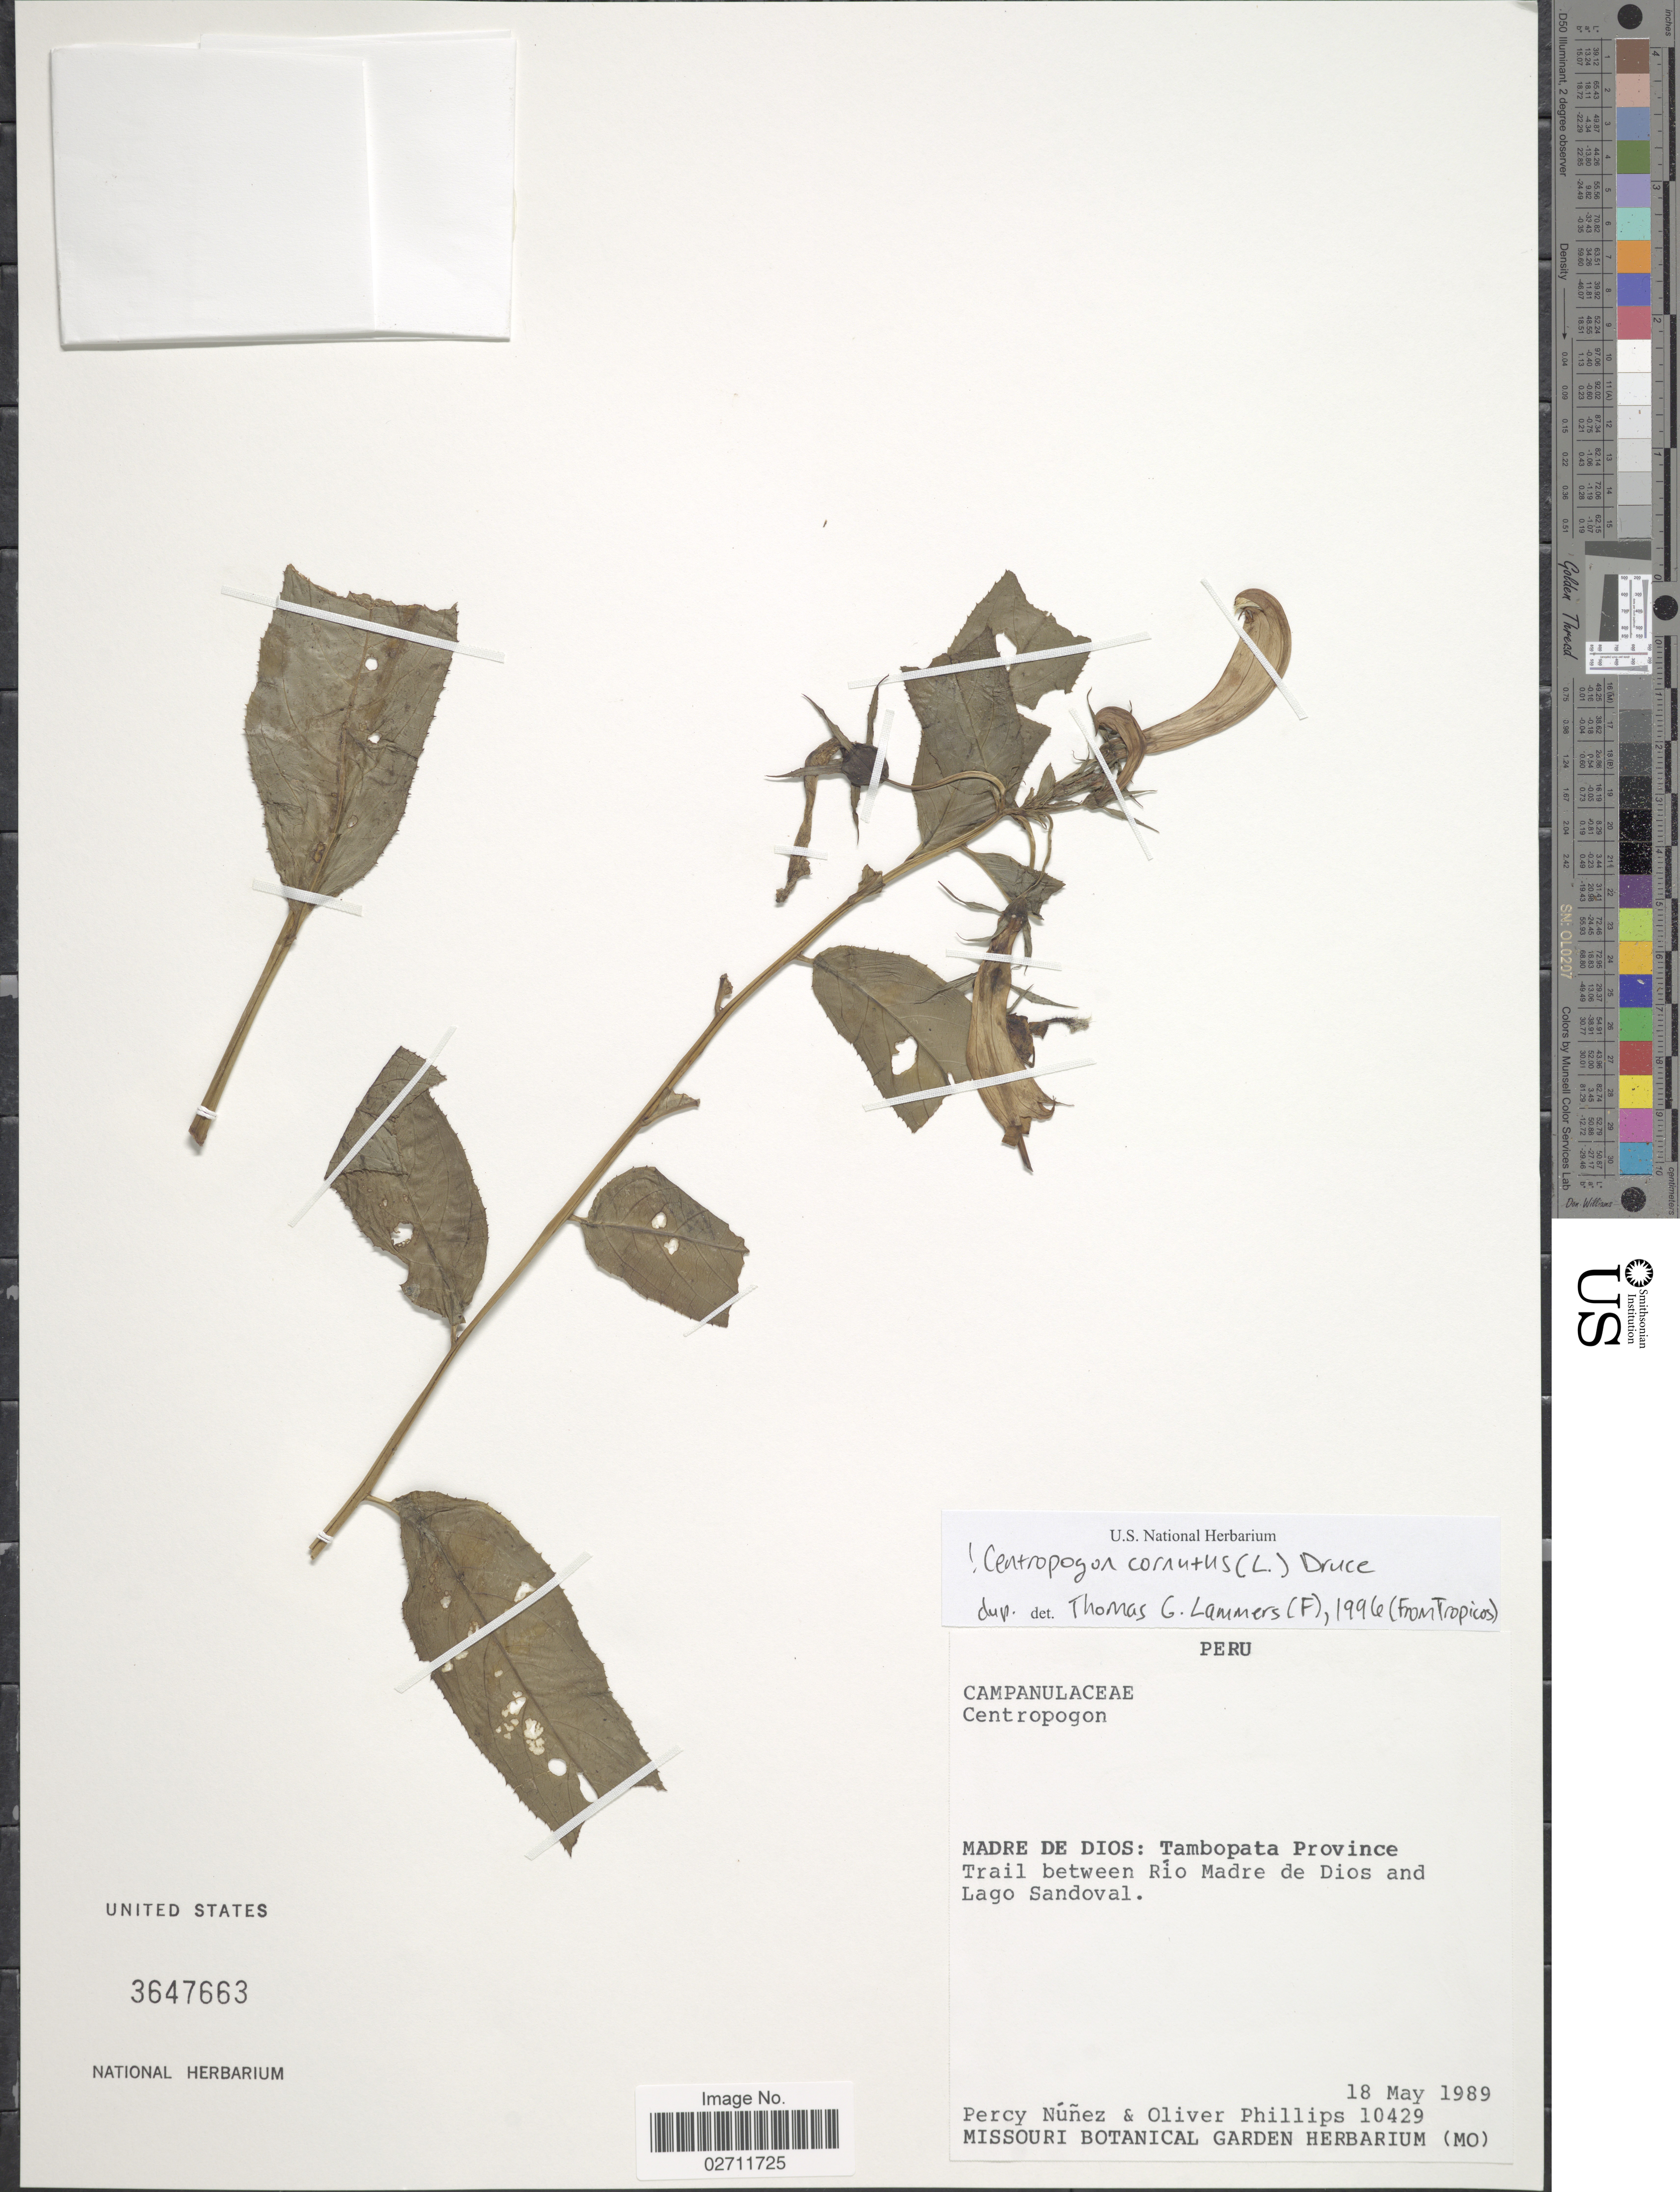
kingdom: Plantae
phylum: Tracheophyta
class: Magnoliopsida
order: Asterales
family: Campanulaceae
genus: Centropogon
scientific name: Centropogon cornutus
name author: (L.) Druce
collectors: P. Nuñez V. & O. Phillips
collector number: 10429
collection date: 1989-05-18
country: Peru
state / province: Madre de Dios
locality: Tambopata Province. Trail between Rio Madre de Dios and Lago Sandoval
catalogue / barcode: US 3647663